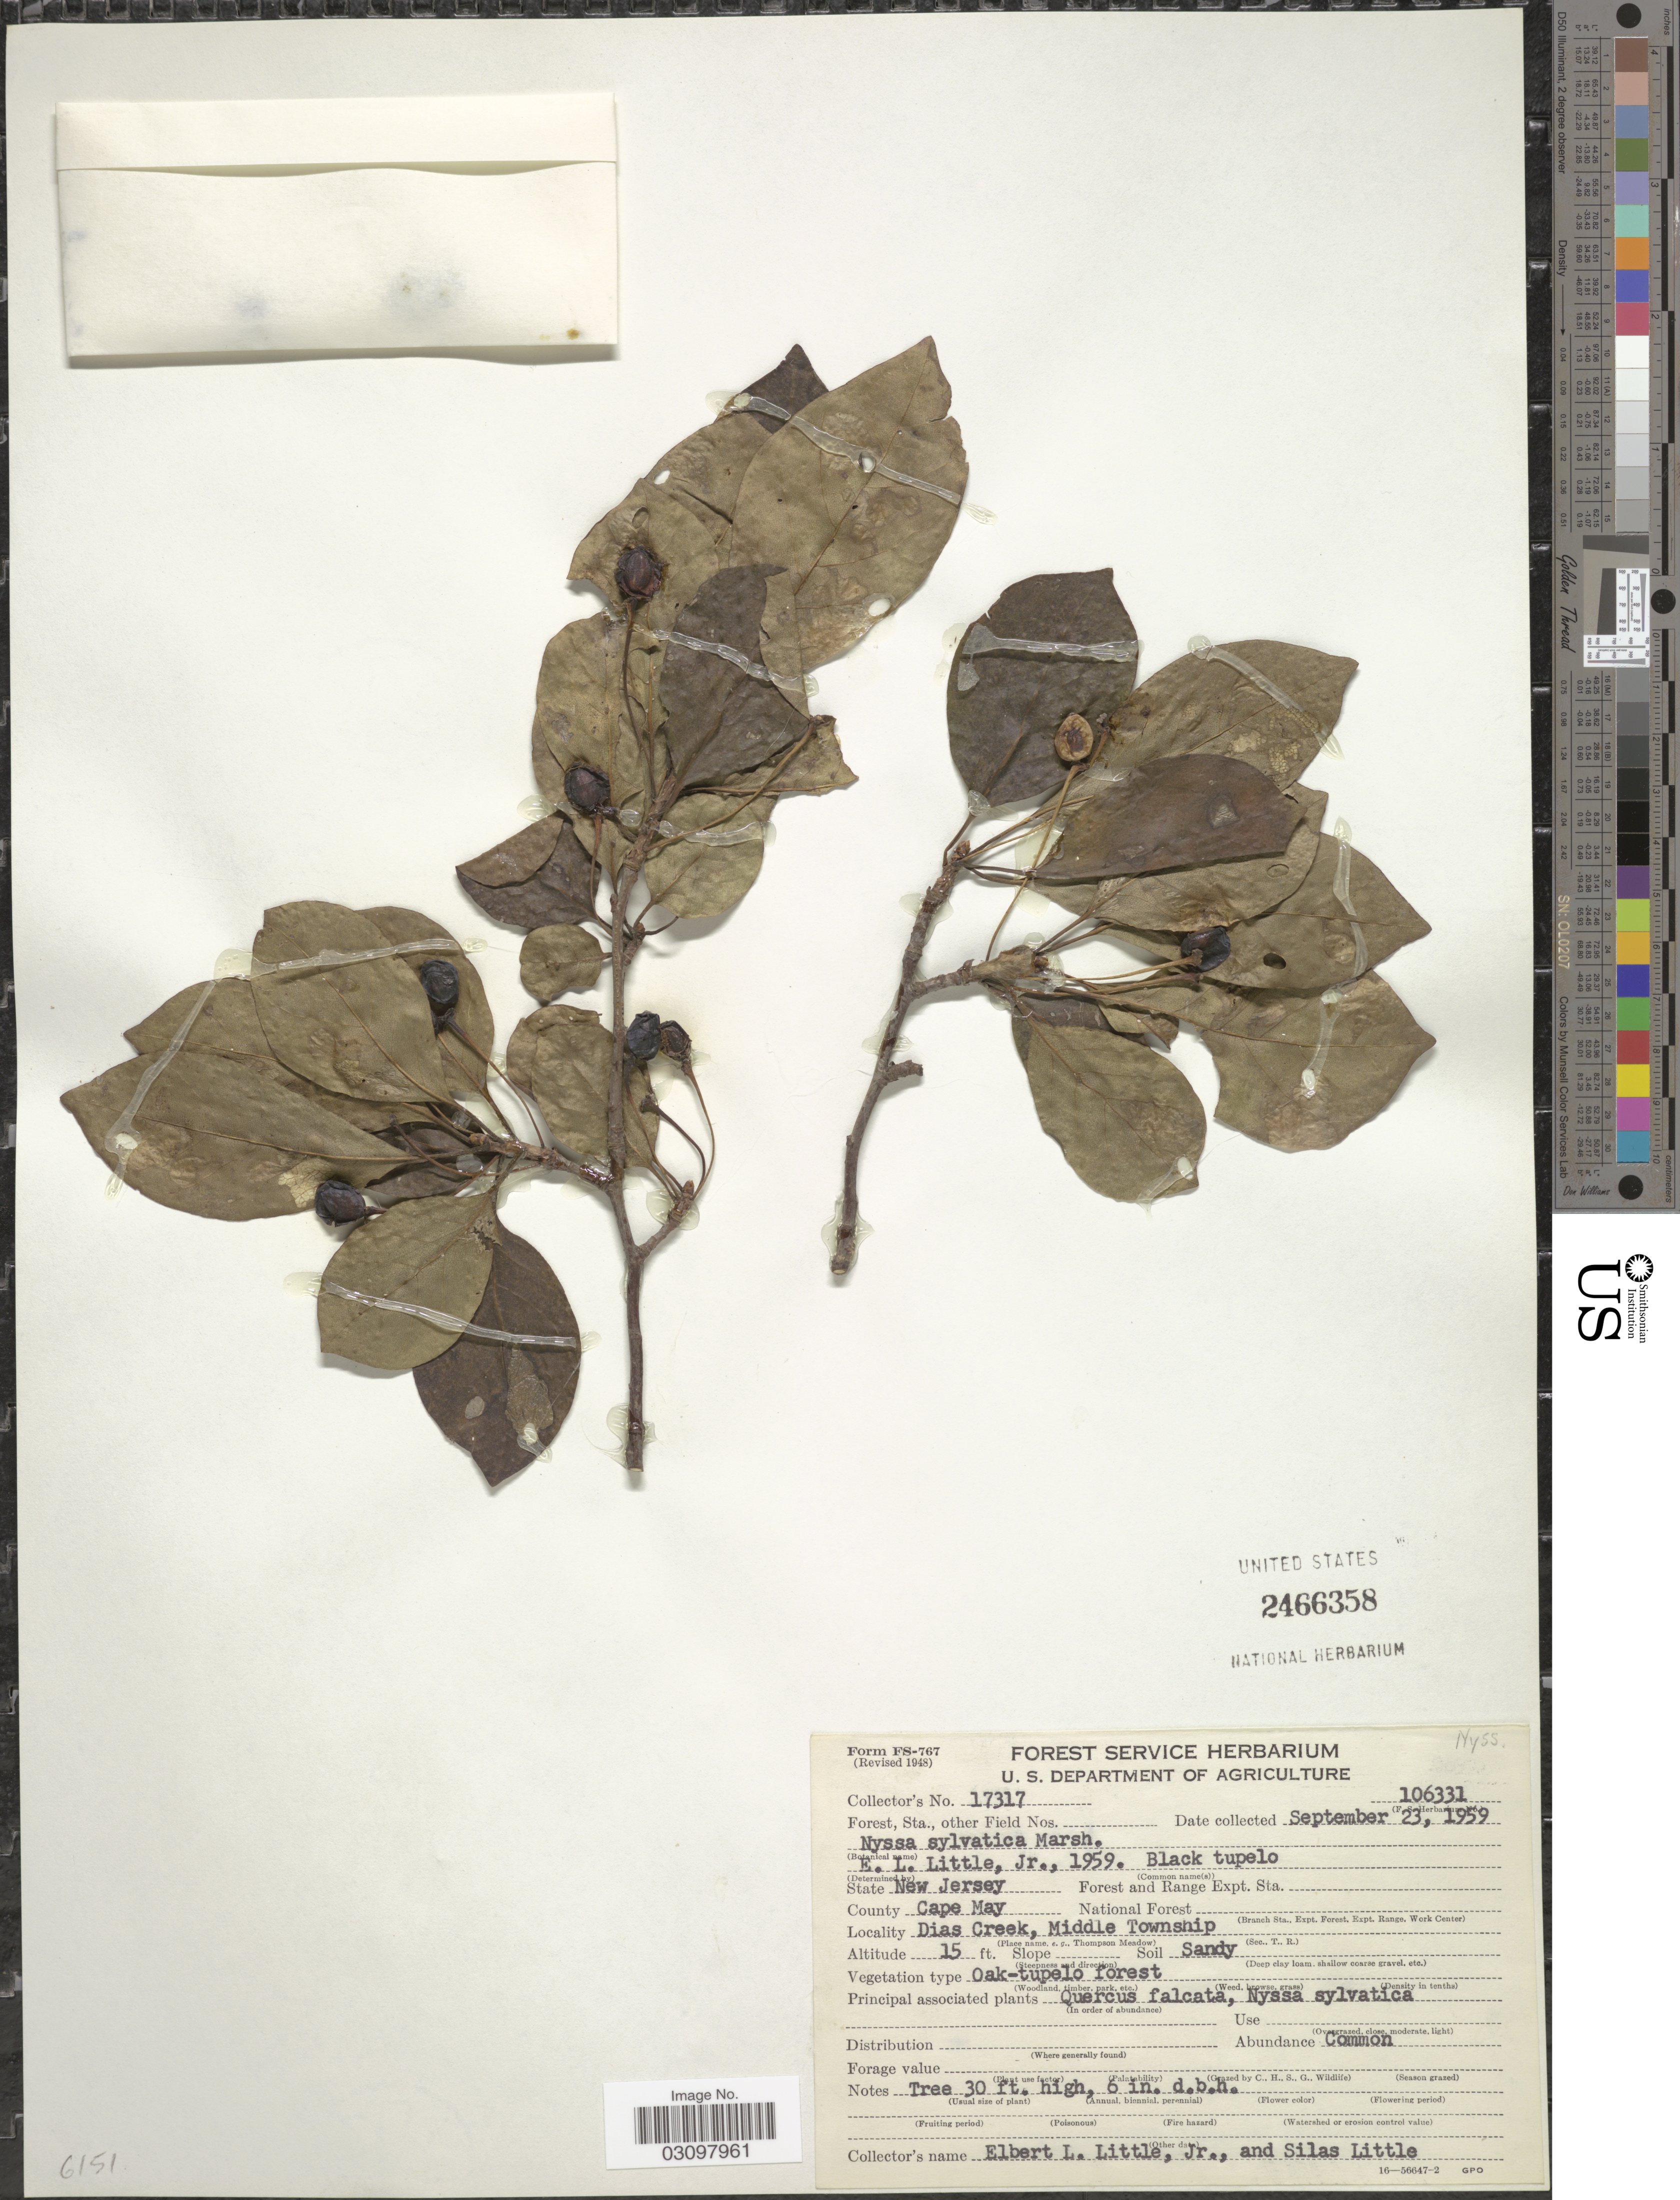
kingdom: Plantae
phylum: Tracheophyta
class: Magnoliopsida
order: Cornales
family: Nyssaceae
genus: Nyssa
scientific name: Nyssa sylvatica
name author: Marshall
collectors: E. L. Little & S. Little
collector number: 17317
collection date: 1959-09-23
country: United States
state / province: New Jersey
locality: County Cape May. Dias Creek, Middle Township.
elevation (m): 5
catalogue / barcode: US 2466358